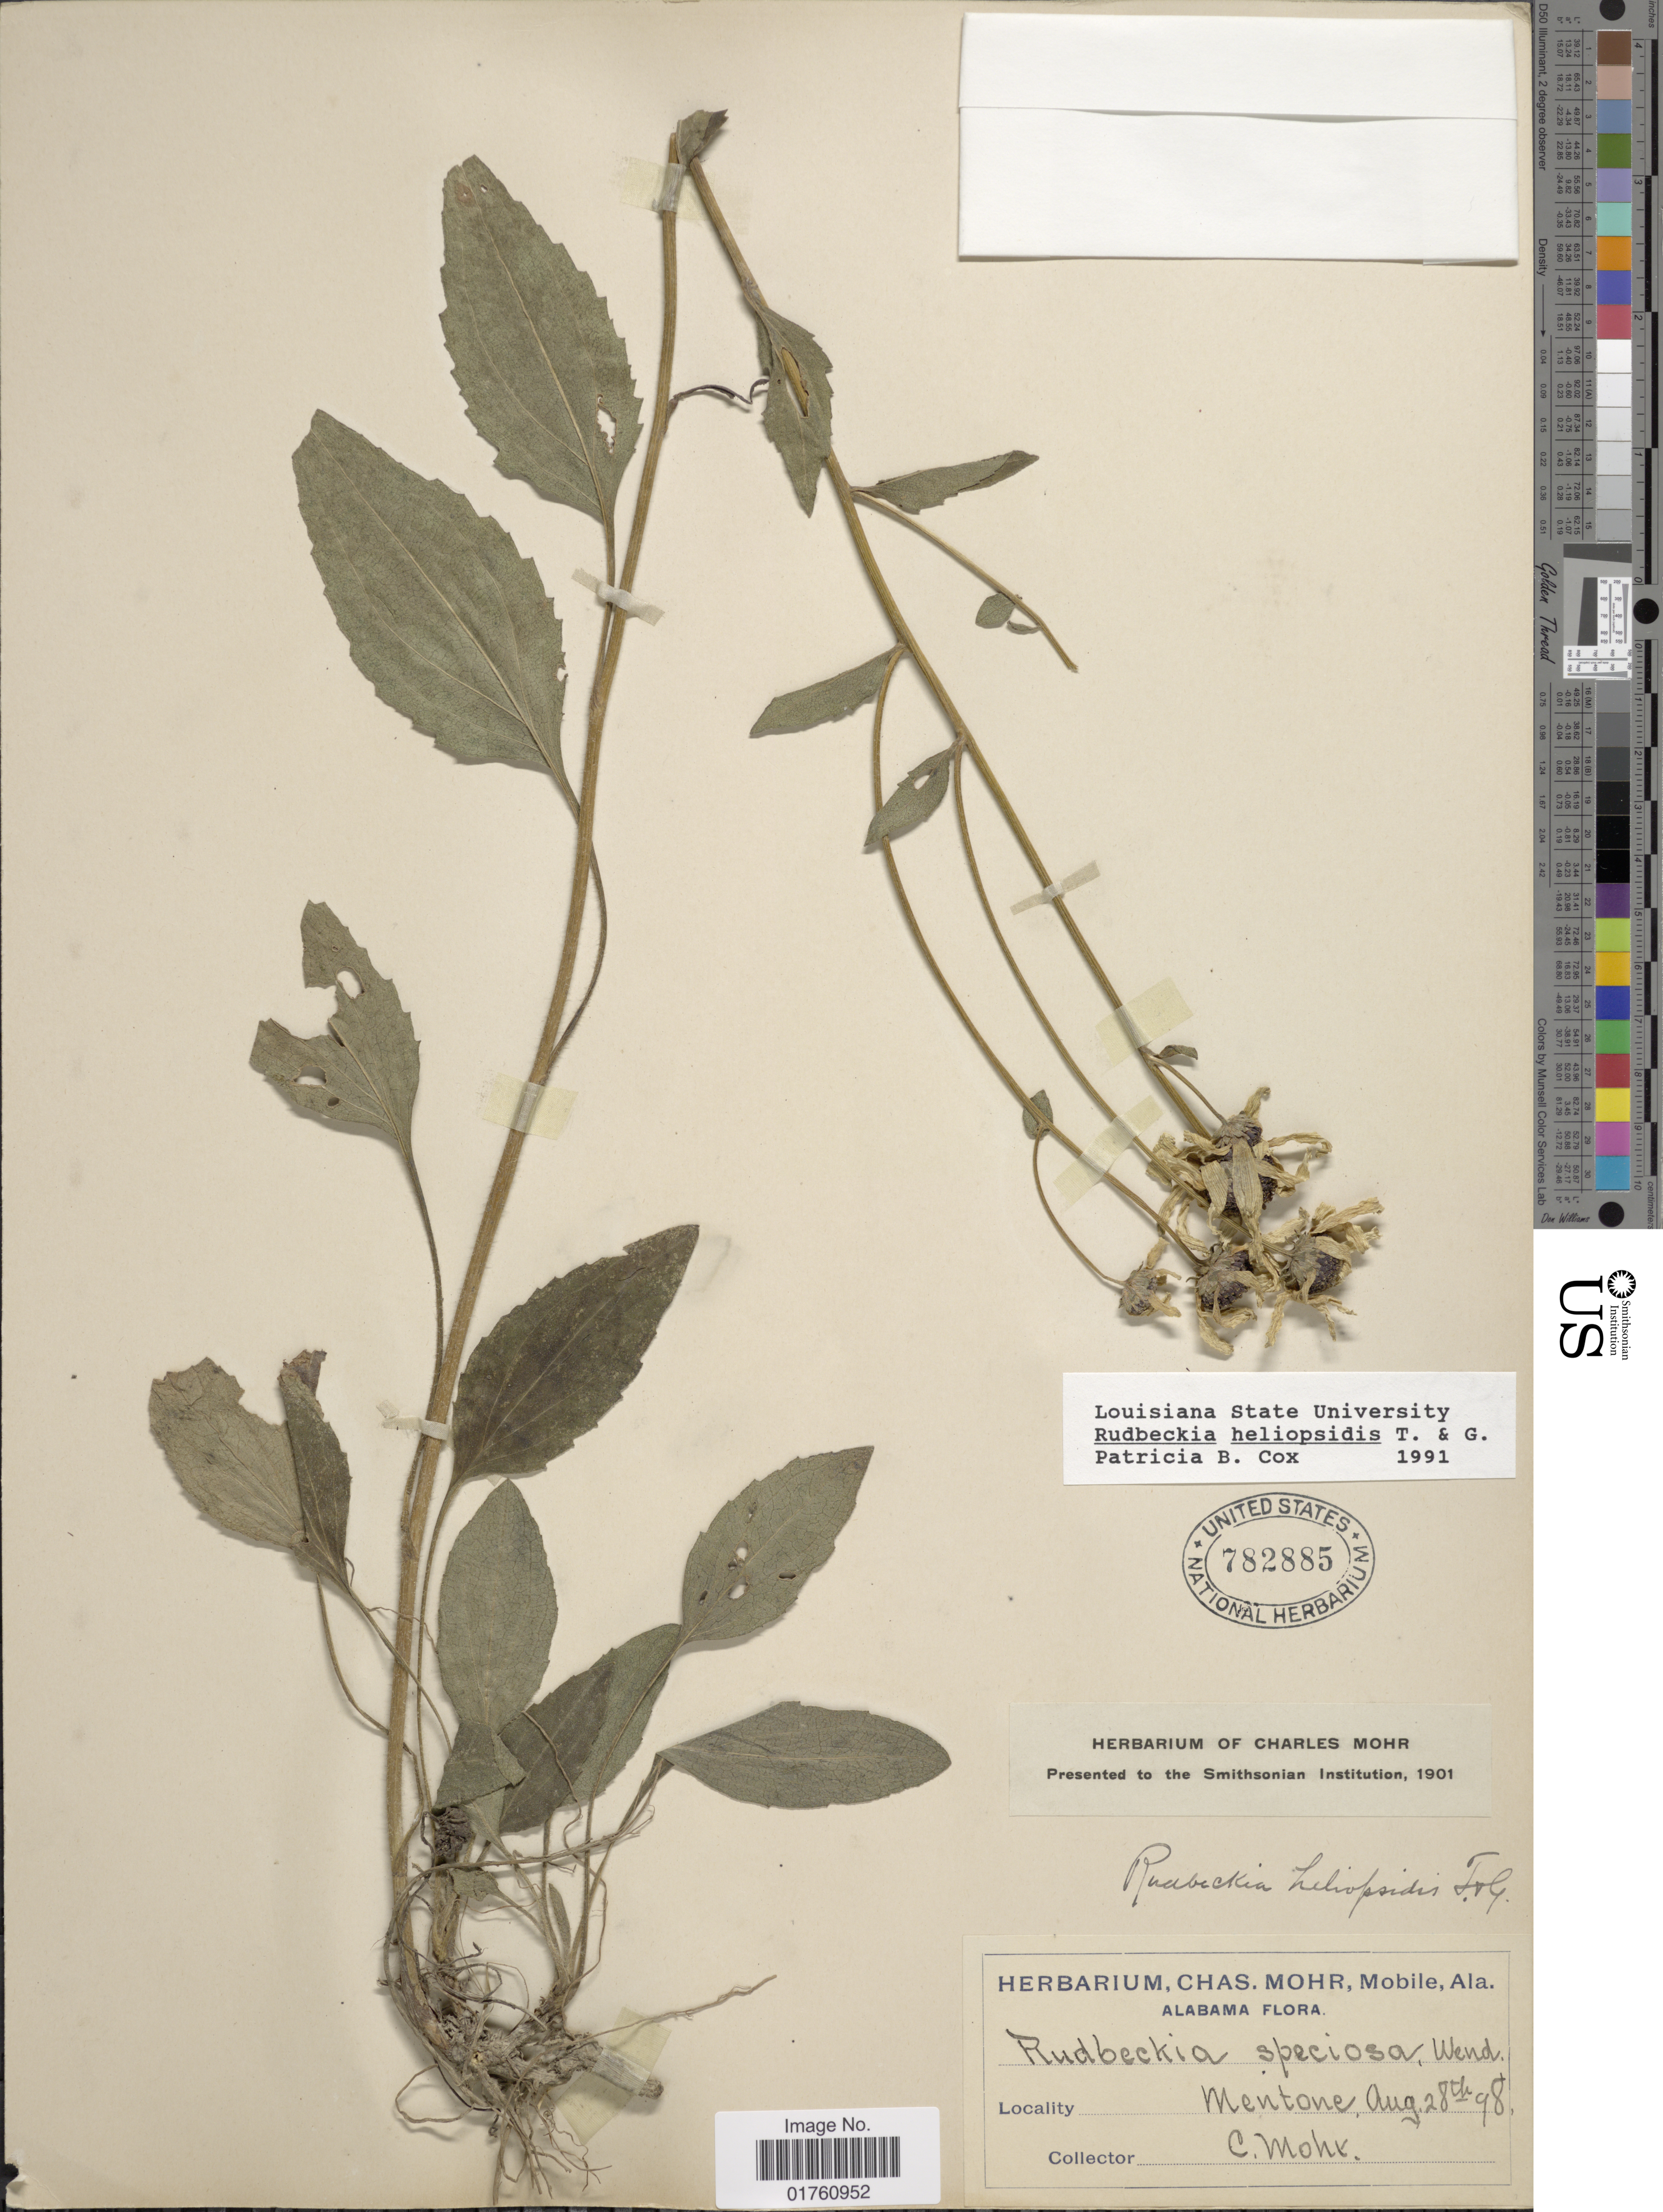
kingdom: Plantae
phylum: Tracheophyta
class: Magnoliopsida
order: Asterales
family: Asteraceae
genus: Rudbeckia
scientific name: Rudbeckia heliopsidis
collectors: C. T. Mohr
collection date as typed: Transcribed d/m/y: 28/8/98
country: United States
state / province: Alabama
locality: Mentone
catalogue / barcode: US 782885